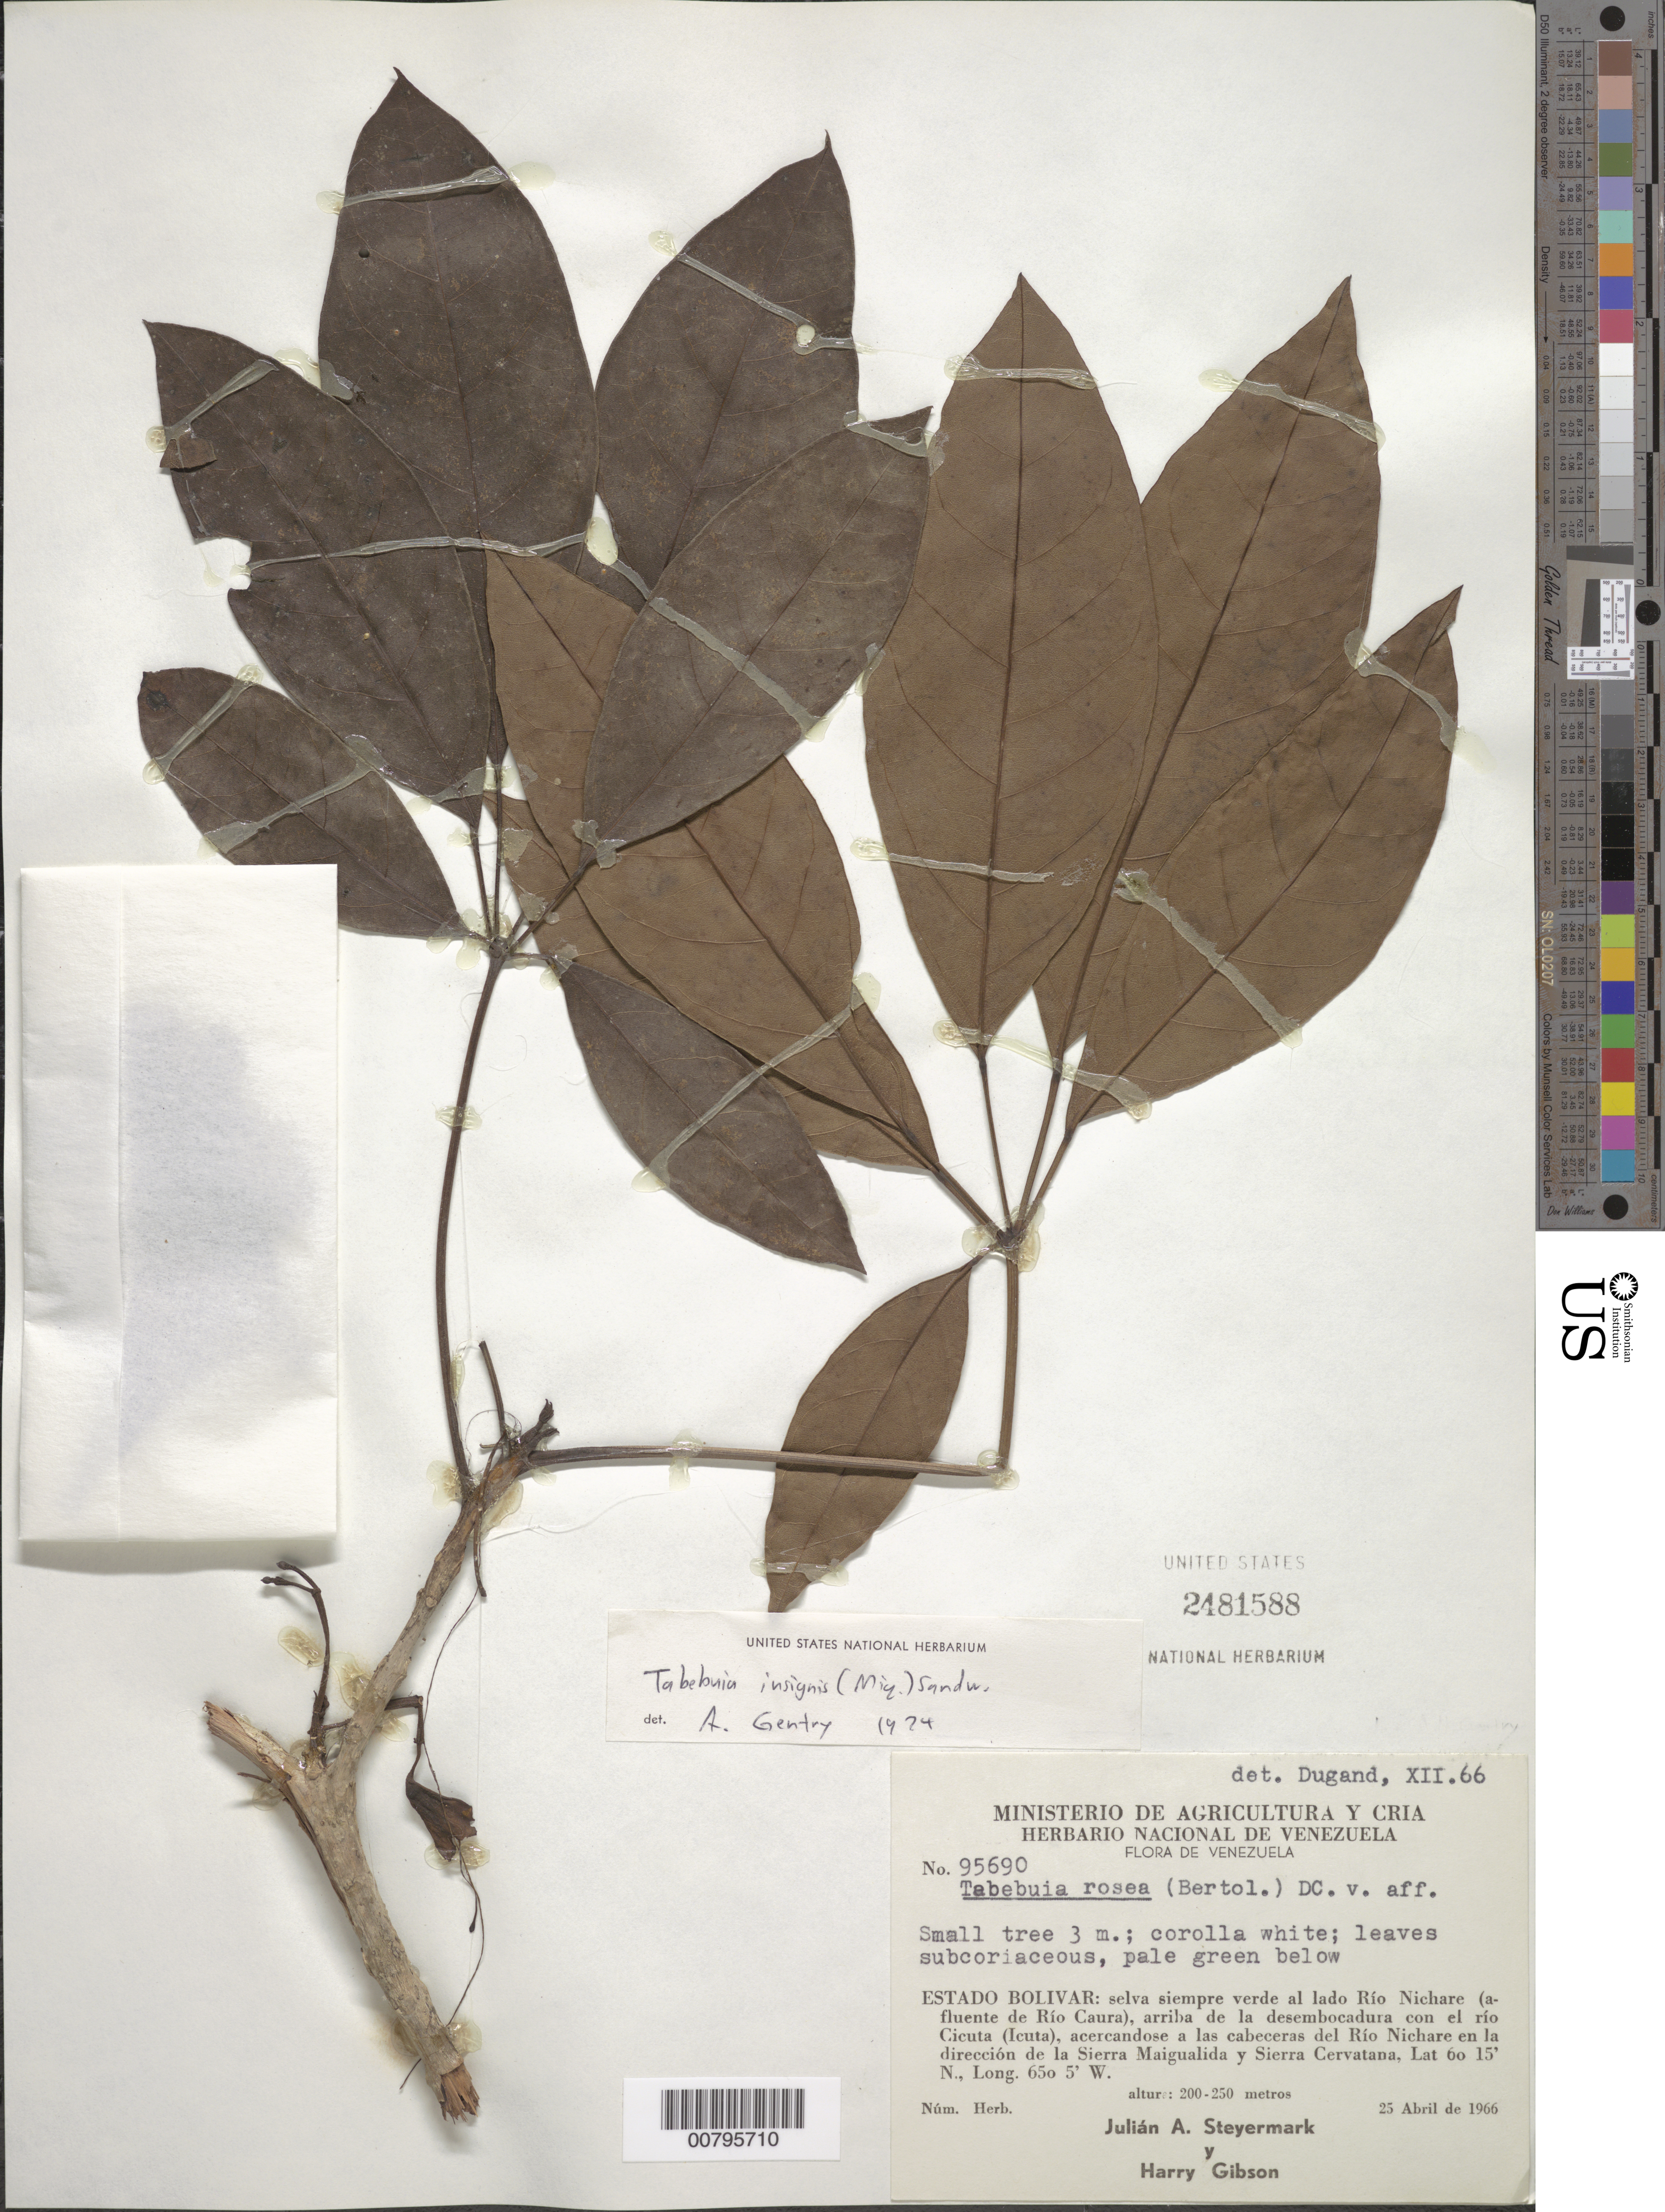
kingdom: Plantae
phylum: Tracheophyta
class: Magnoliopsida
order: Lamiales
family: Bignoniaceae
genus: Tabebuia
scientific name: Tabebuia insignis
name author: (Miq.) Sandwith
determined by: Gentry, A. H.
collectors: J. Steyermark & H. Gibson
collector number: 95690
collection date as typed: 25-Apr-66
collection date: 1966-04-25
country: Venezuela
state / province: Bolívar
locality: Río Nichare, near mouth of Río Cicuta, acercandose a las cabeceras del Río Nichare en la direccion de la Sierra Maigualida y Sierra Cervatana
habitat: Evergreen forest along river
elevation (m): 200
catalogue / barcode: US 2481588